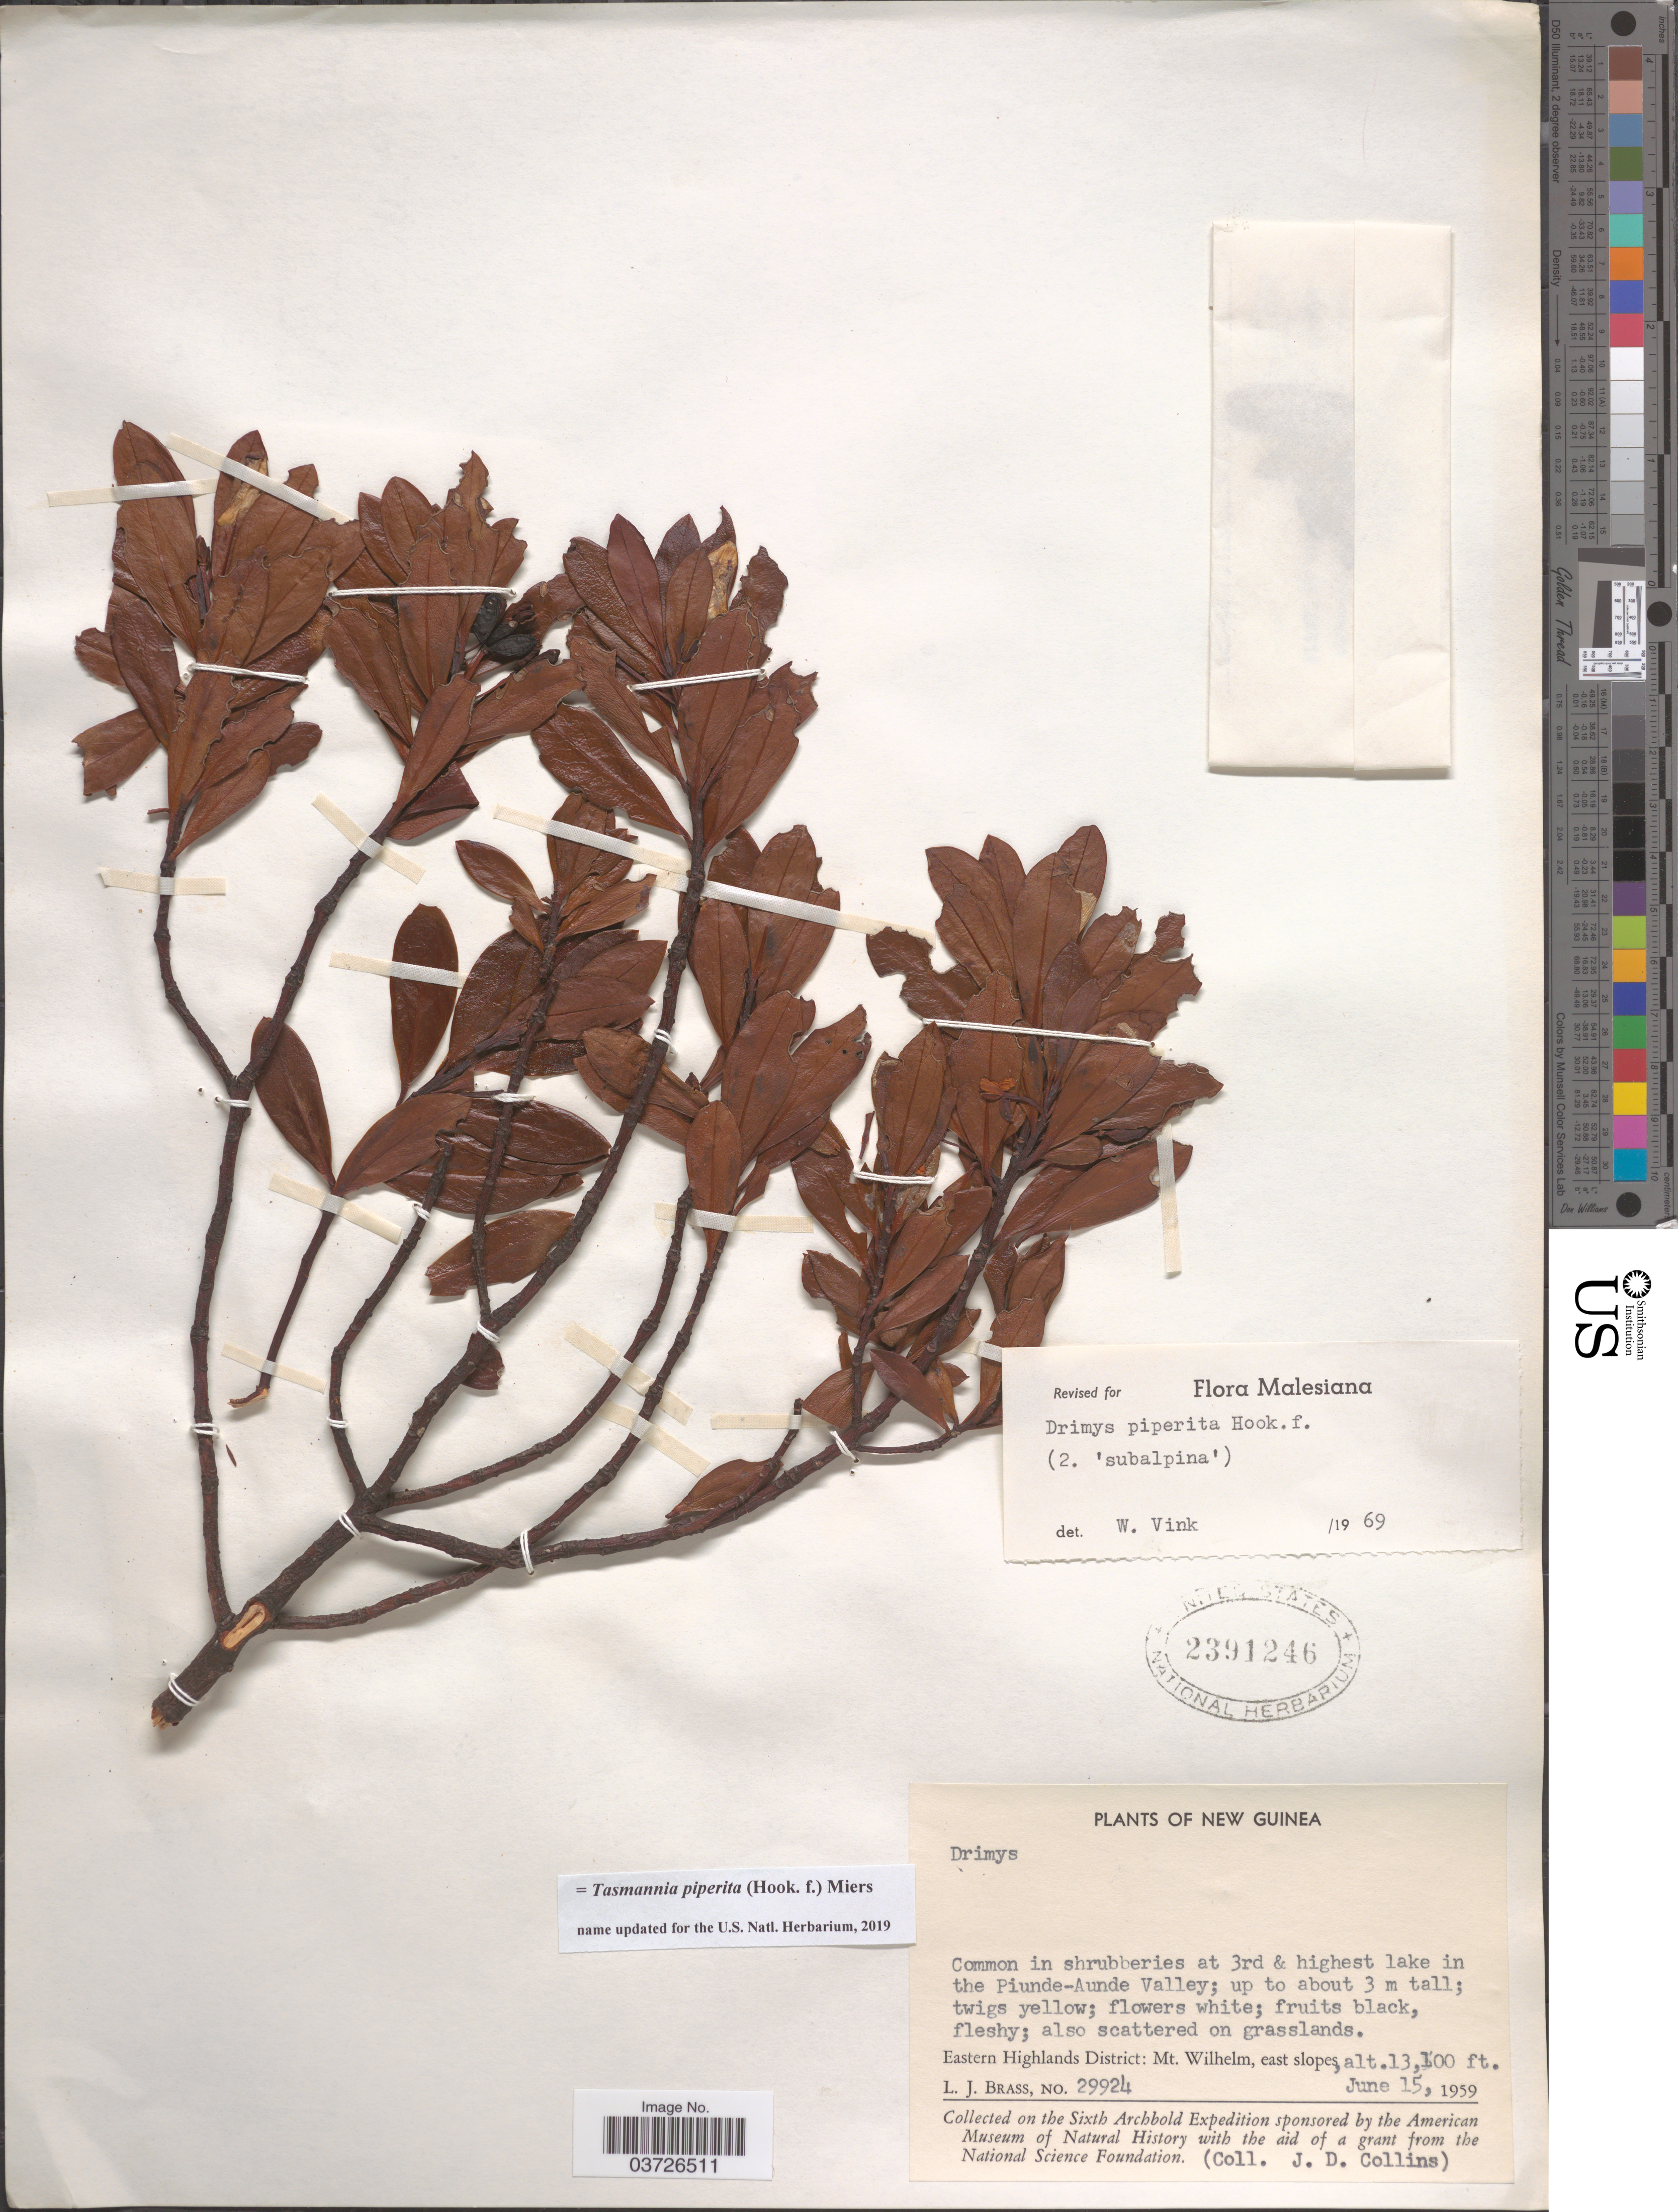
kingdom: Plantae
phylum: Tracheophyta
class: Magnoliopsida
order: Canellales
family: Winteraceae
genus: Tasmannia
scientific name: Tasmannia piperita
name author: (Hook. f.) Miers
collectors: L. J. Brass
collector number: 29924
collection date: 1959-06-15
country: Papua New Guinea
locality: New Guinea. Eastern Highlands District: Mt. Wilhelm, east slopes.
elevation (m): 3993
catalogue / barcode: US 2391246